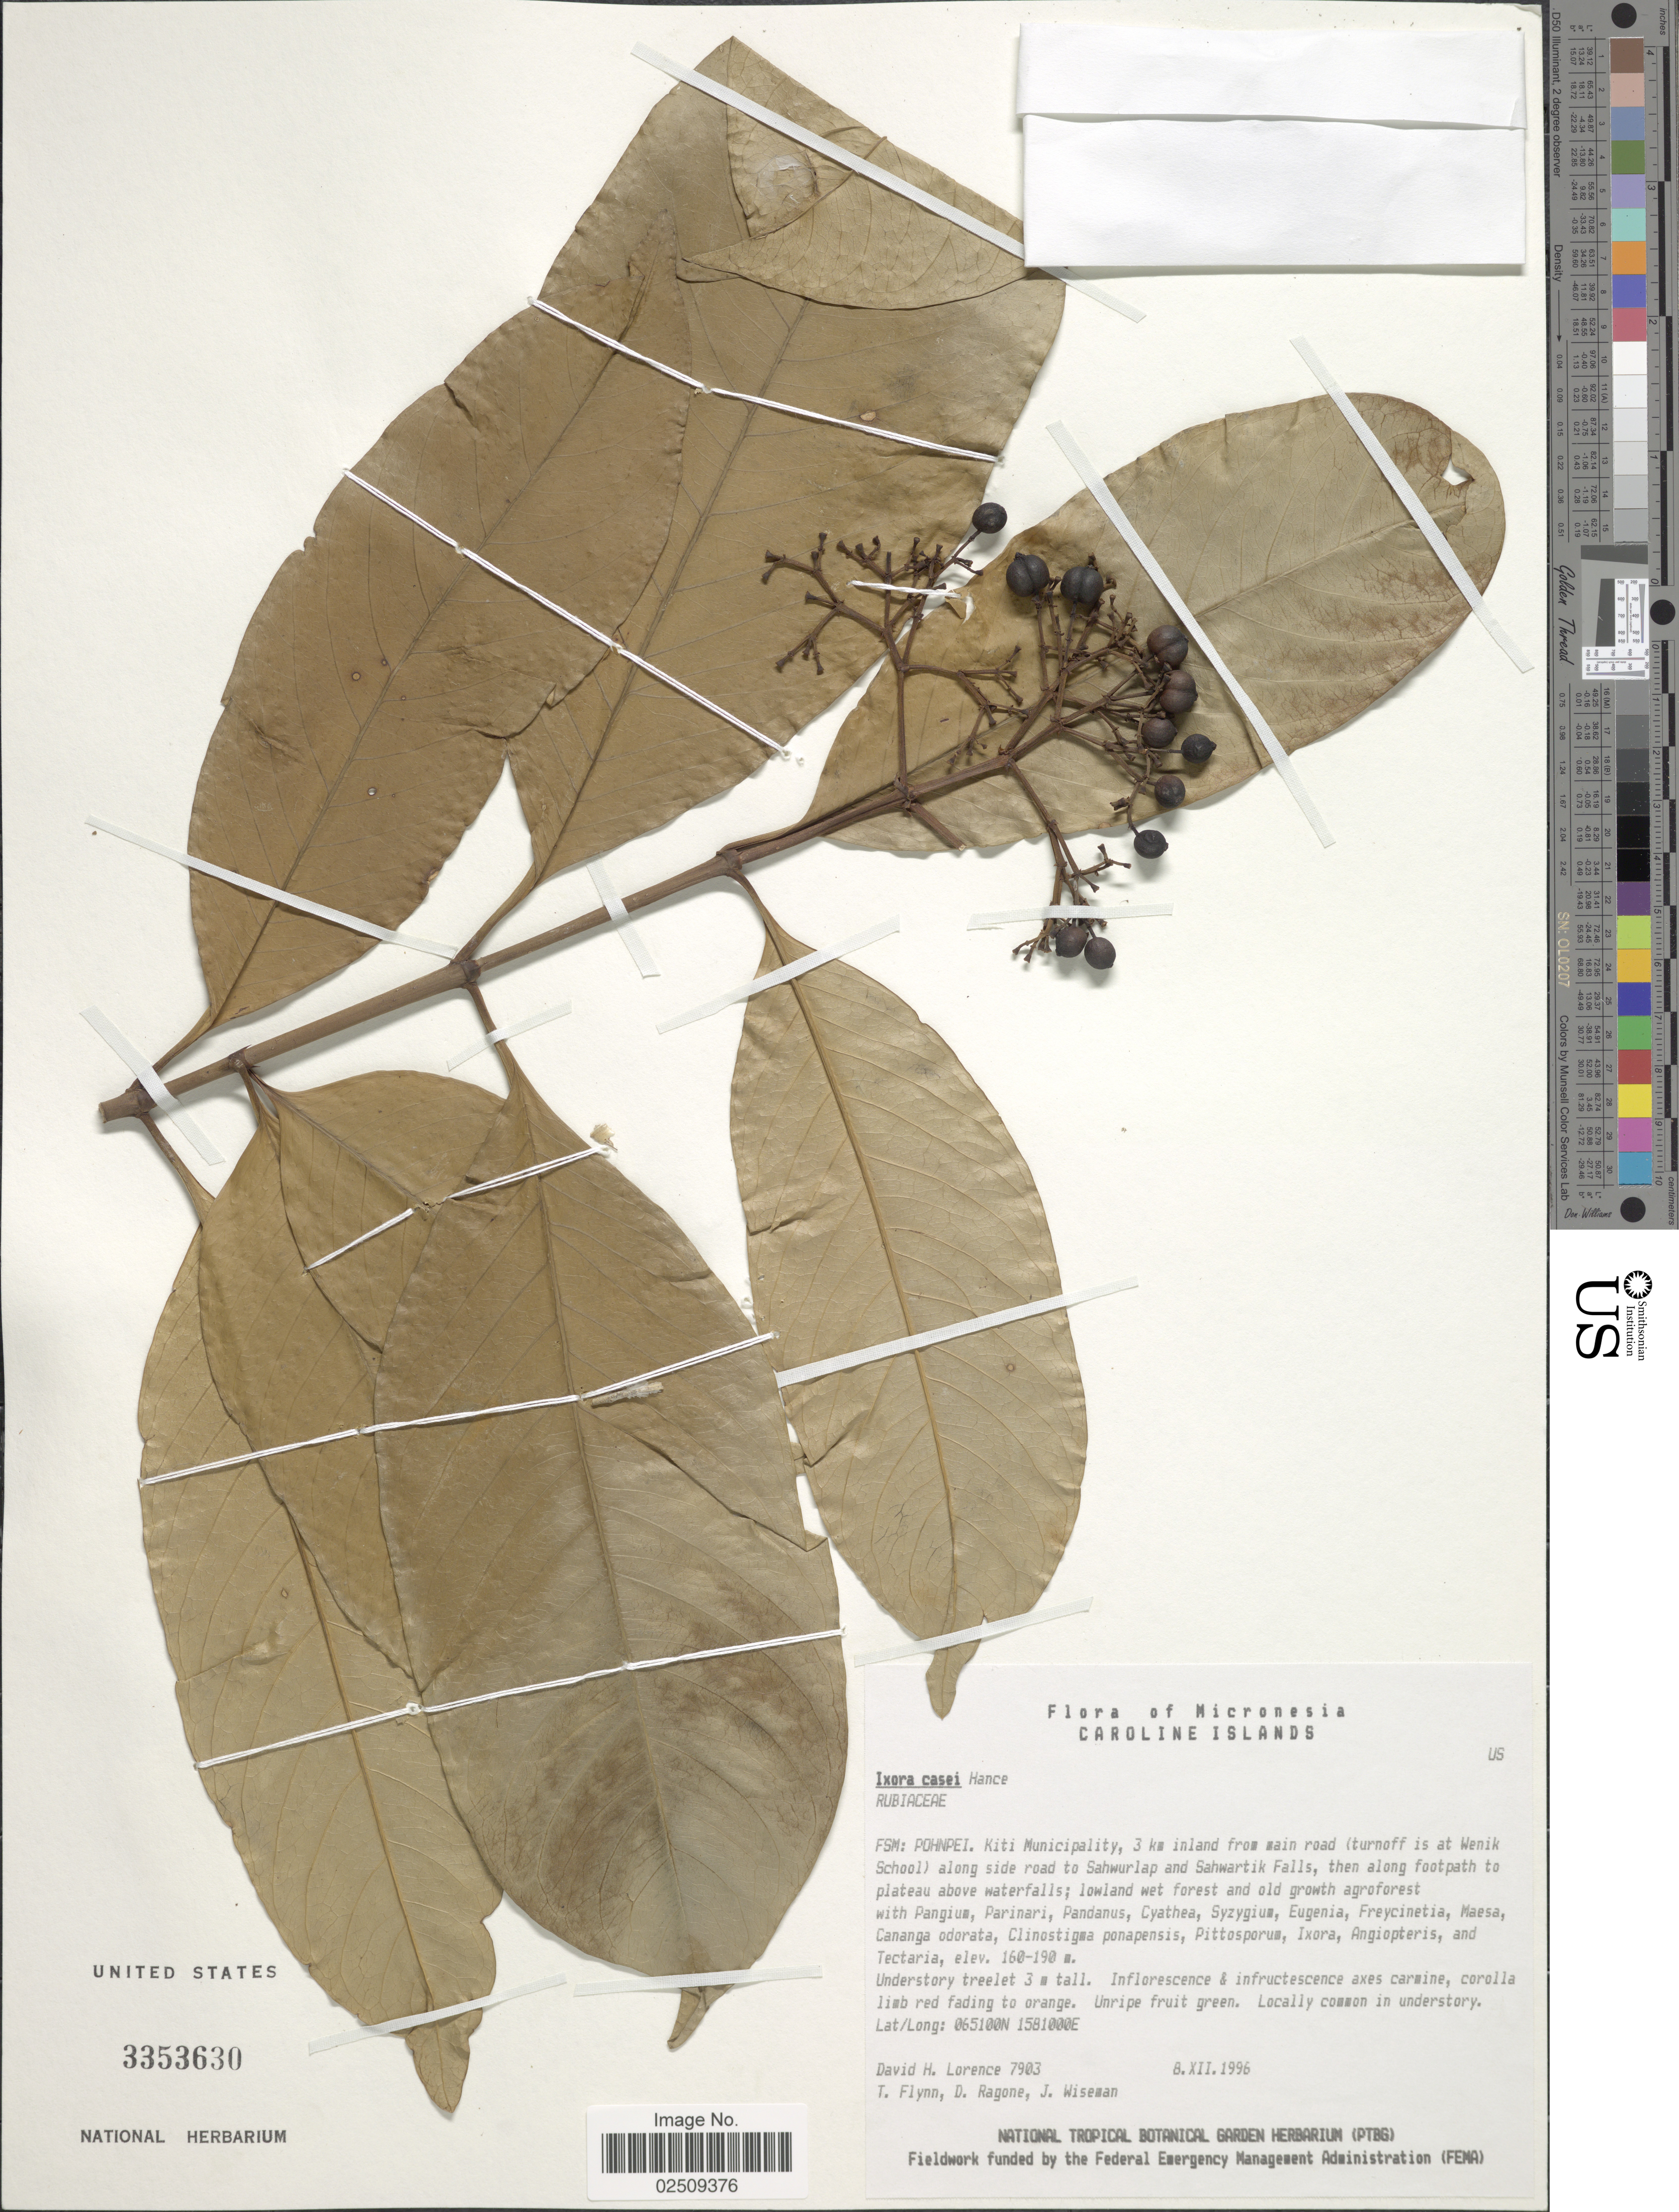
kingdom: Plantae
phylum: Tracheophyta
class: Magnoliopsida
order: Gentianales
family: Rubiaceae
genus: Ixora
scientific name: Ixora casei var. casei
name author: Hance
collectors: D. Lorence, T. Flynn, D. Ragone & J. Wiseman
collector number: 7903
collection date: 1996-12-08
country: Micronesia, Federated States of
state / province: Pohnpei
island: Pohnpei [Ponape]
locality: FSM: Pohnpei. Kiti Municipality, 3 km inland from main road (turnoff is at Wenik School) along side road to Sahwurlap and Sahwartik Falls, then along footpath to plateau above waterfalls.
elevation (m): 160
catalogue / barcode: US 3353630